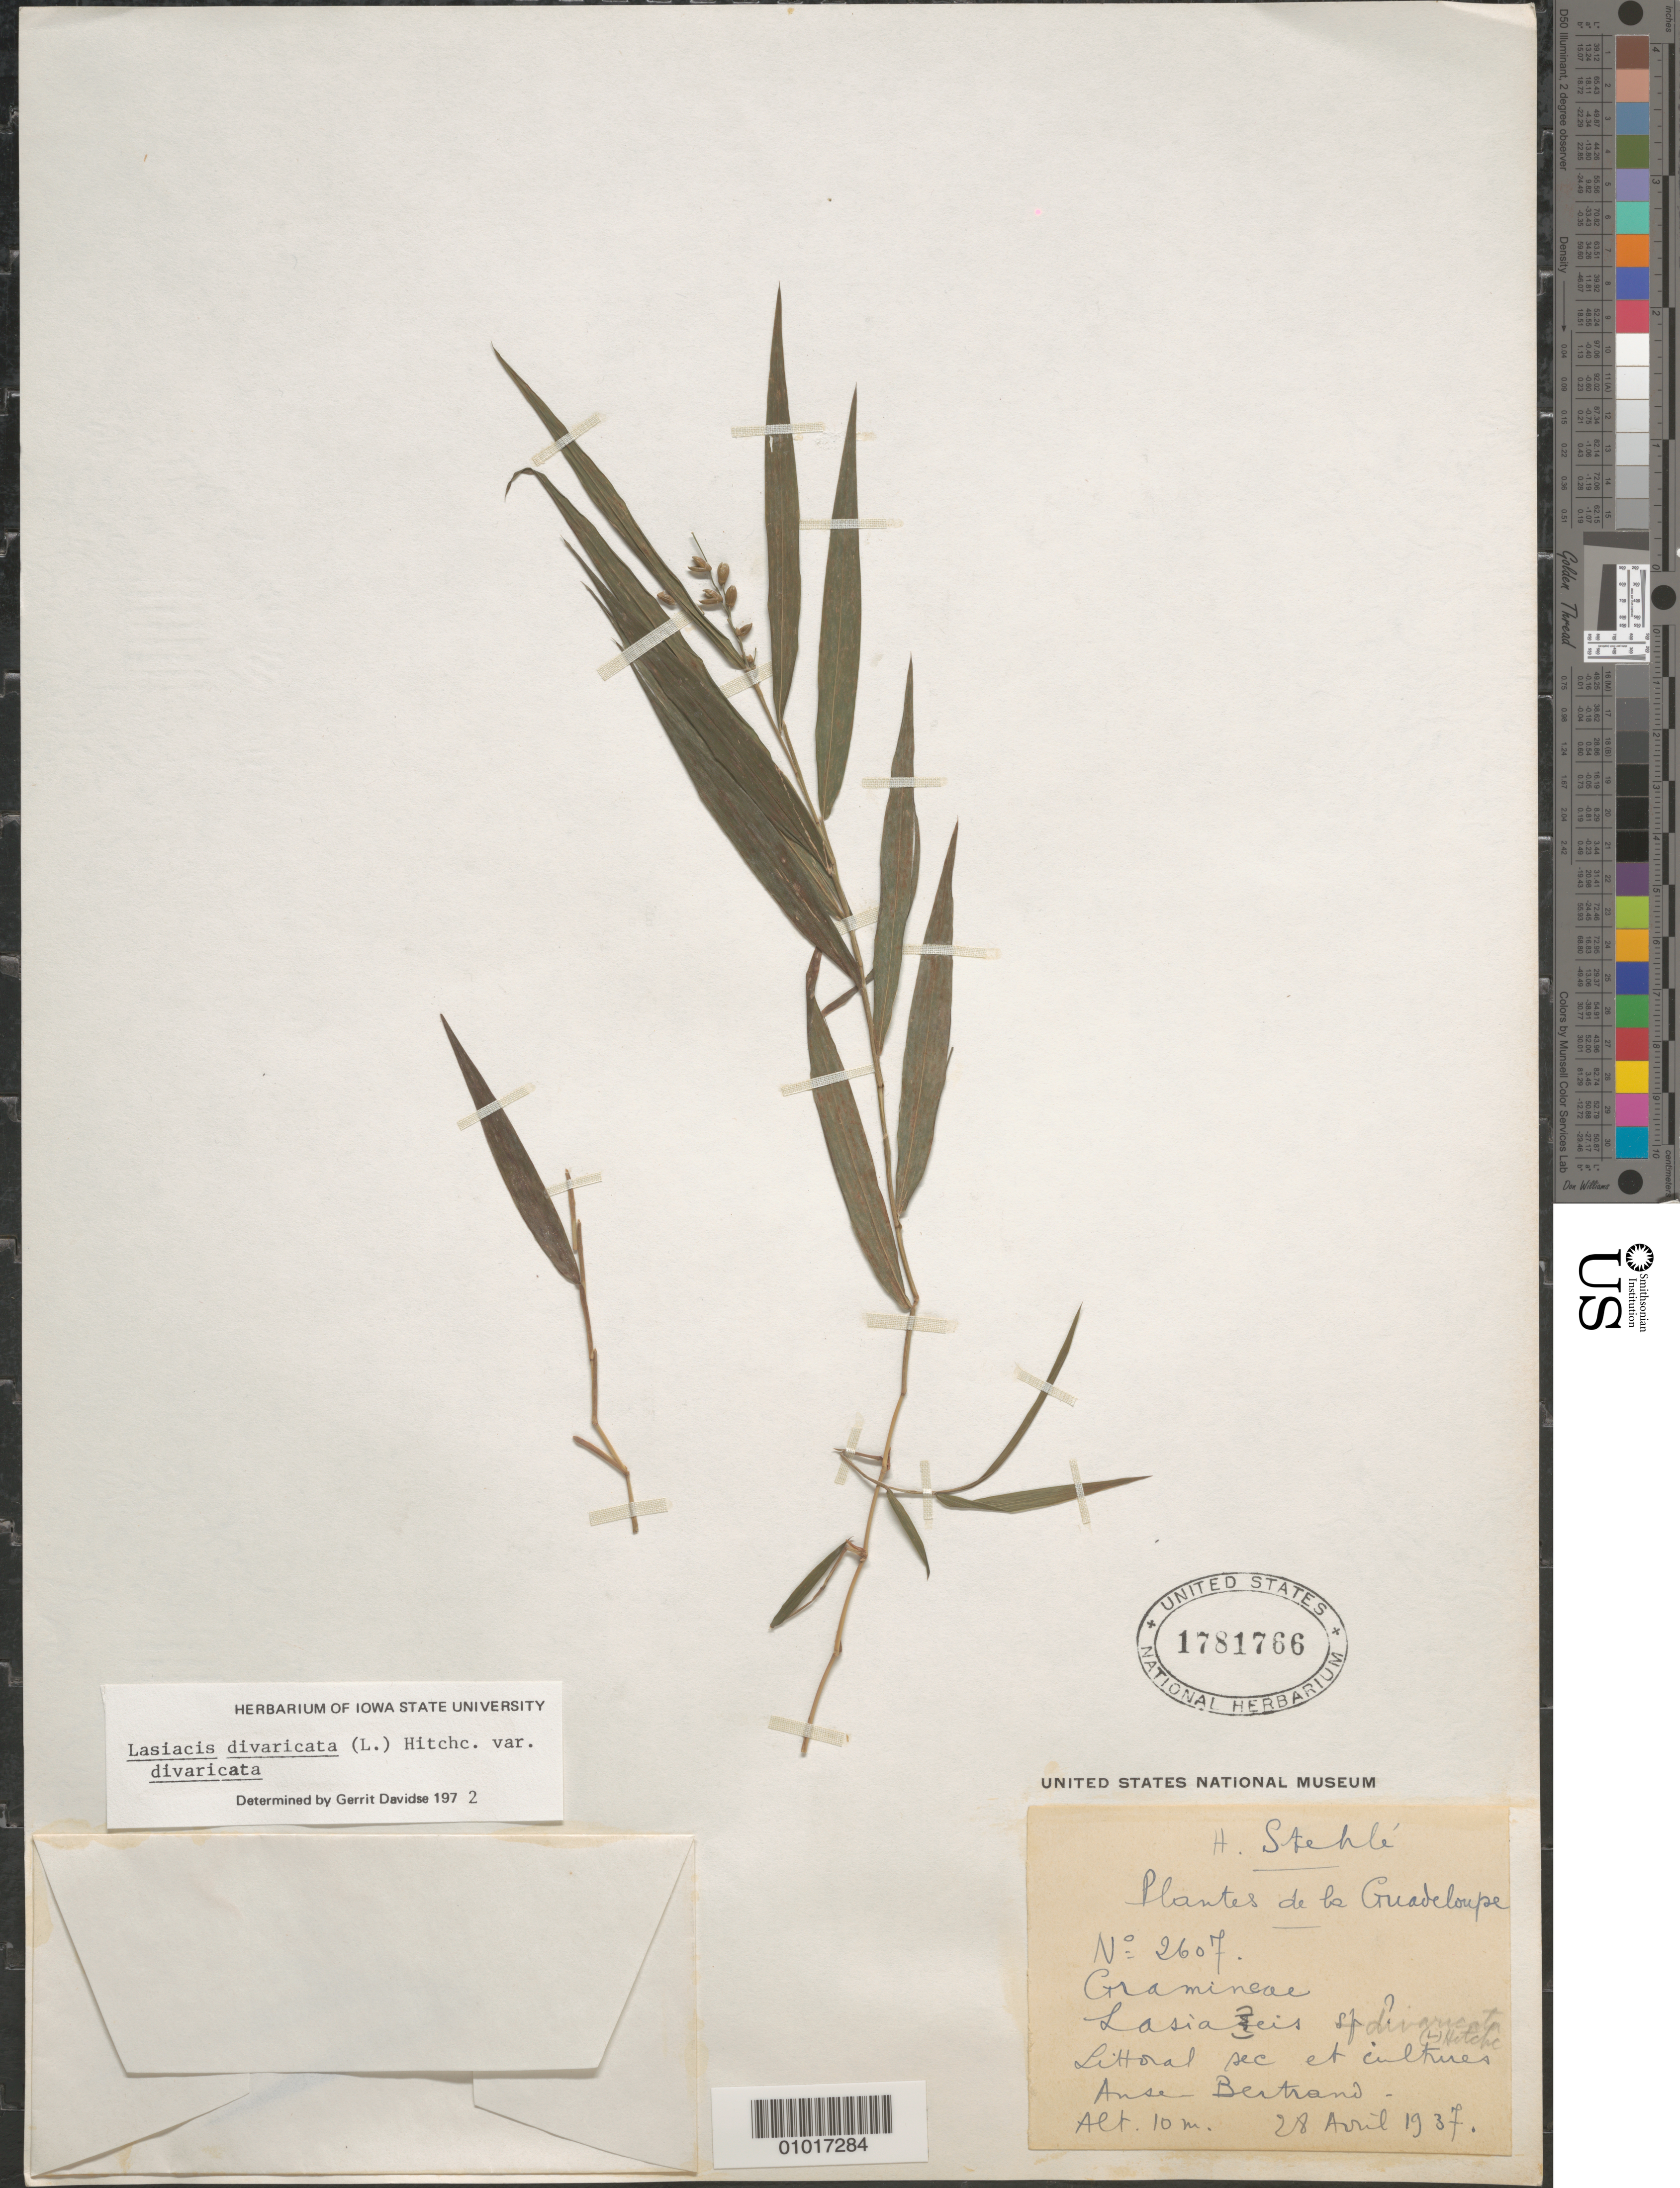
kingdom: Plantae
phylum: Tracheophyta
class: Liliopsida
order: Poales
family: Poaceae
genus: Lasiacis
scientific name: Lasiacis divaricata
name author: (L.) Hitchc.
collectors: H. Stehlé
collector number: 2607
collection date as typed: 28 Apr 1937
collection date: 1937-04-28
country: Guadeloupe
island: Grande Terre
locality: Anse Bertrand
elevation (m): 10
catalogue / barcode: US 1781766